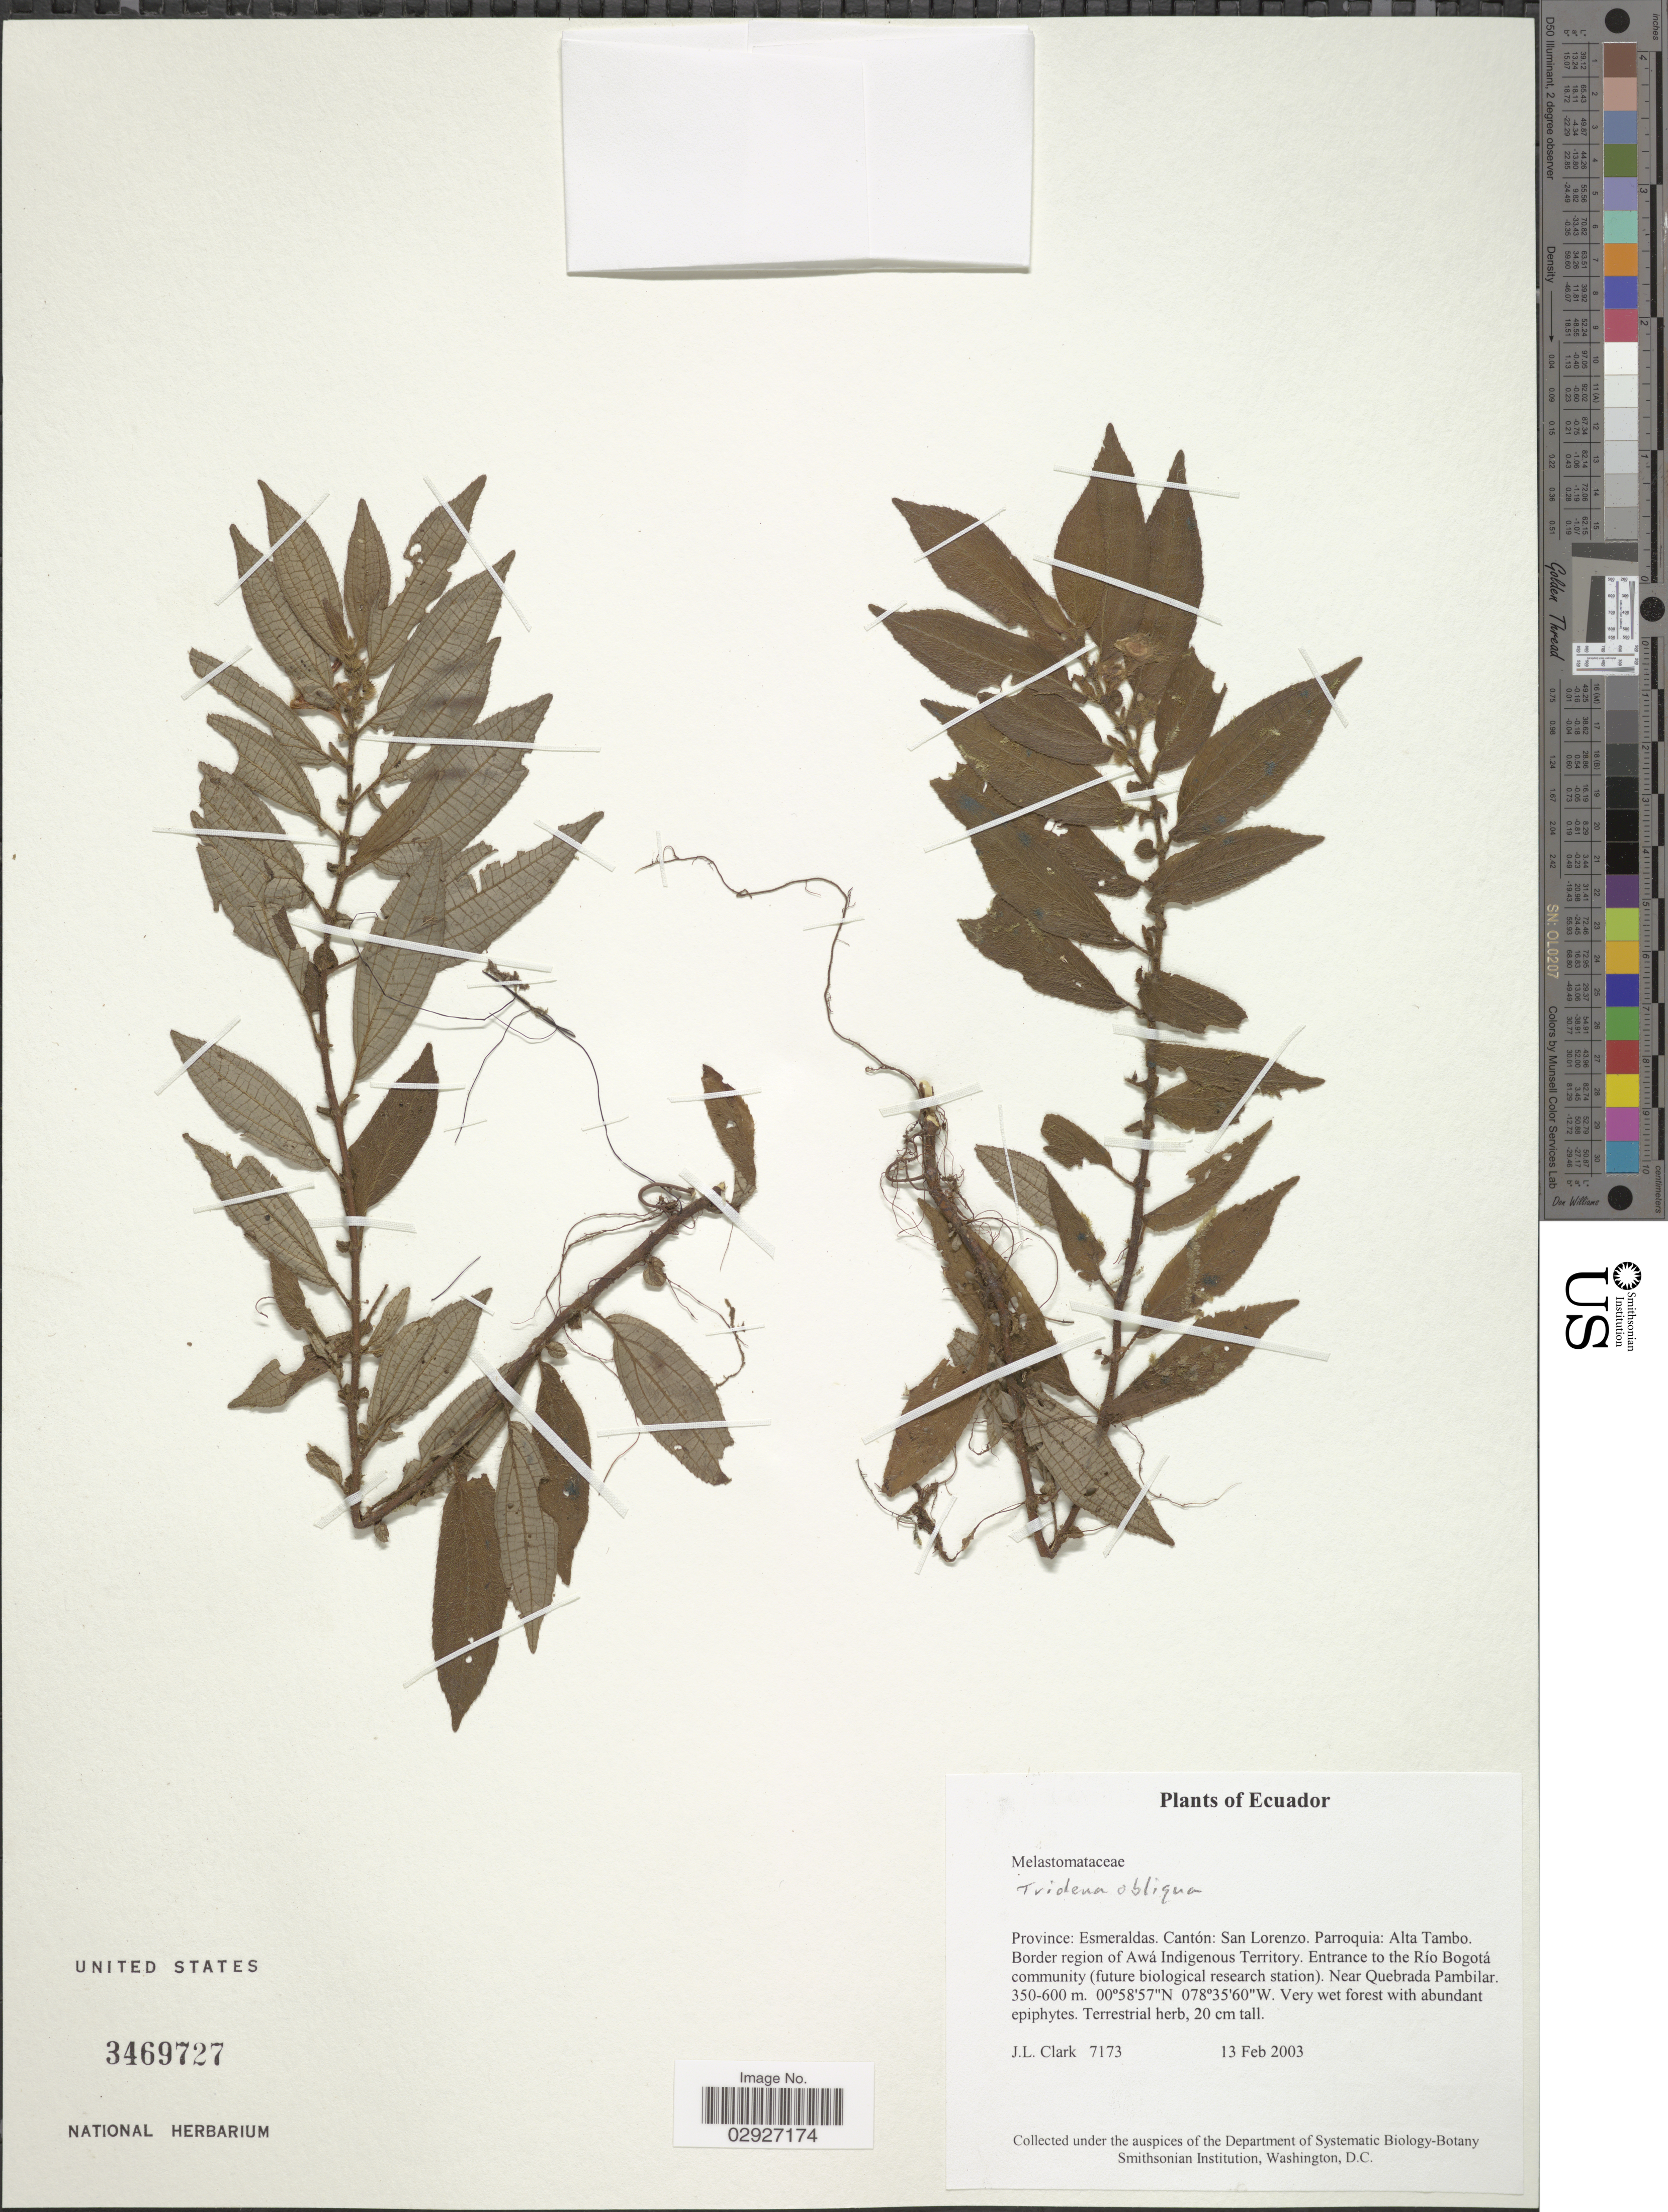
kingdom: Plantae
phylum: Tracheophyta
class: Magnoliopsida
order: Myrtales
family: Melastomataceae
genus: Triolena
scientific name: Triolena obliqua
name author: (Triana) Wurdack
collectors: J. L. Clark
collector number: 7173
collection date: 2003-02-13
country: Ecuador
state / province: Esmeraldas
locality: Cantón San Lorenzo, Parroquia Alta Tambo, Border region of Awá Indigenous Territory, Entrance to the Río Bogotá community (future biological research station), Near Quebrada Pambilar.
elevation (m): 350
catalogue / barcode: US 3469727